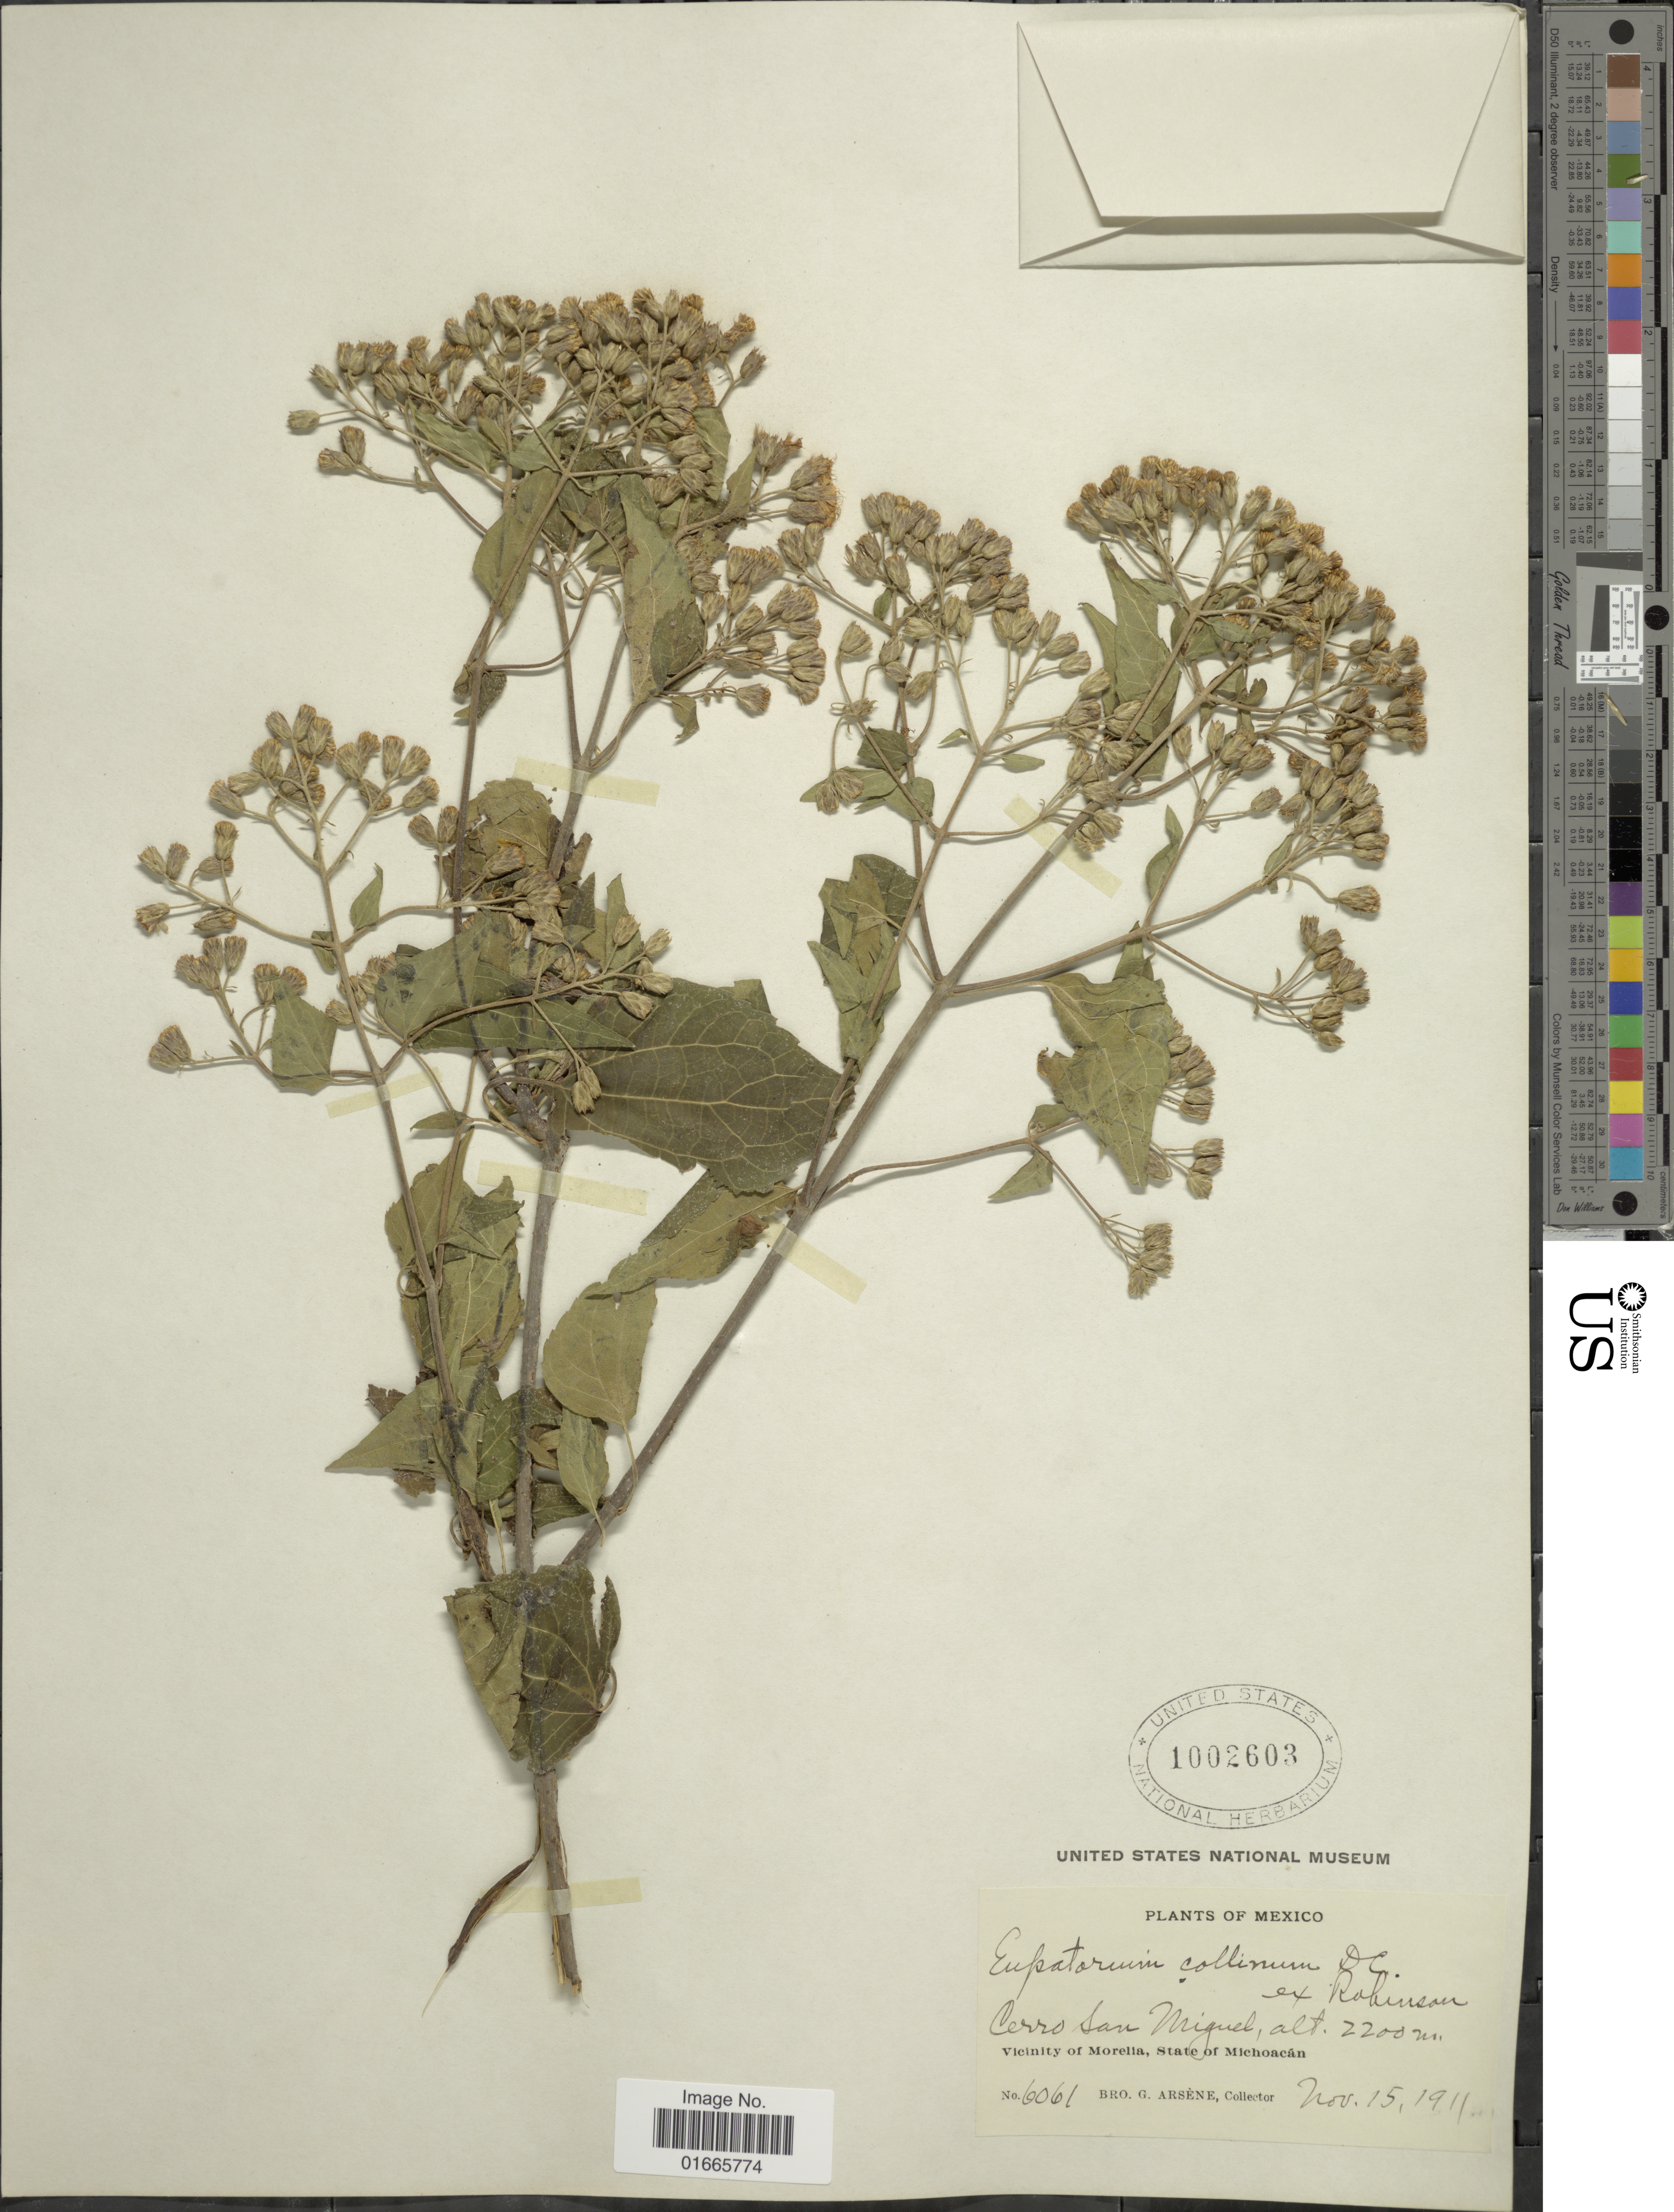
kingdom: Plantae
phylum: Tracheophyta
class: Magnoliopsida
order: Asterales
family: Asteraceae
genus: Chromolaena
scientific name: Chromolaena collina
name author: (DC.) R.M. King & H. Rob.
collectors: Bro. G. Arsène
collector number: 6061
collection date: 1911-11-15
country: Mexico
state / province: Michoacán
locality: Cerro San Miguel, vicinity of Morelia, State of Michoacan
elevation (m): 2200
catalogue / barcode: US 1002603